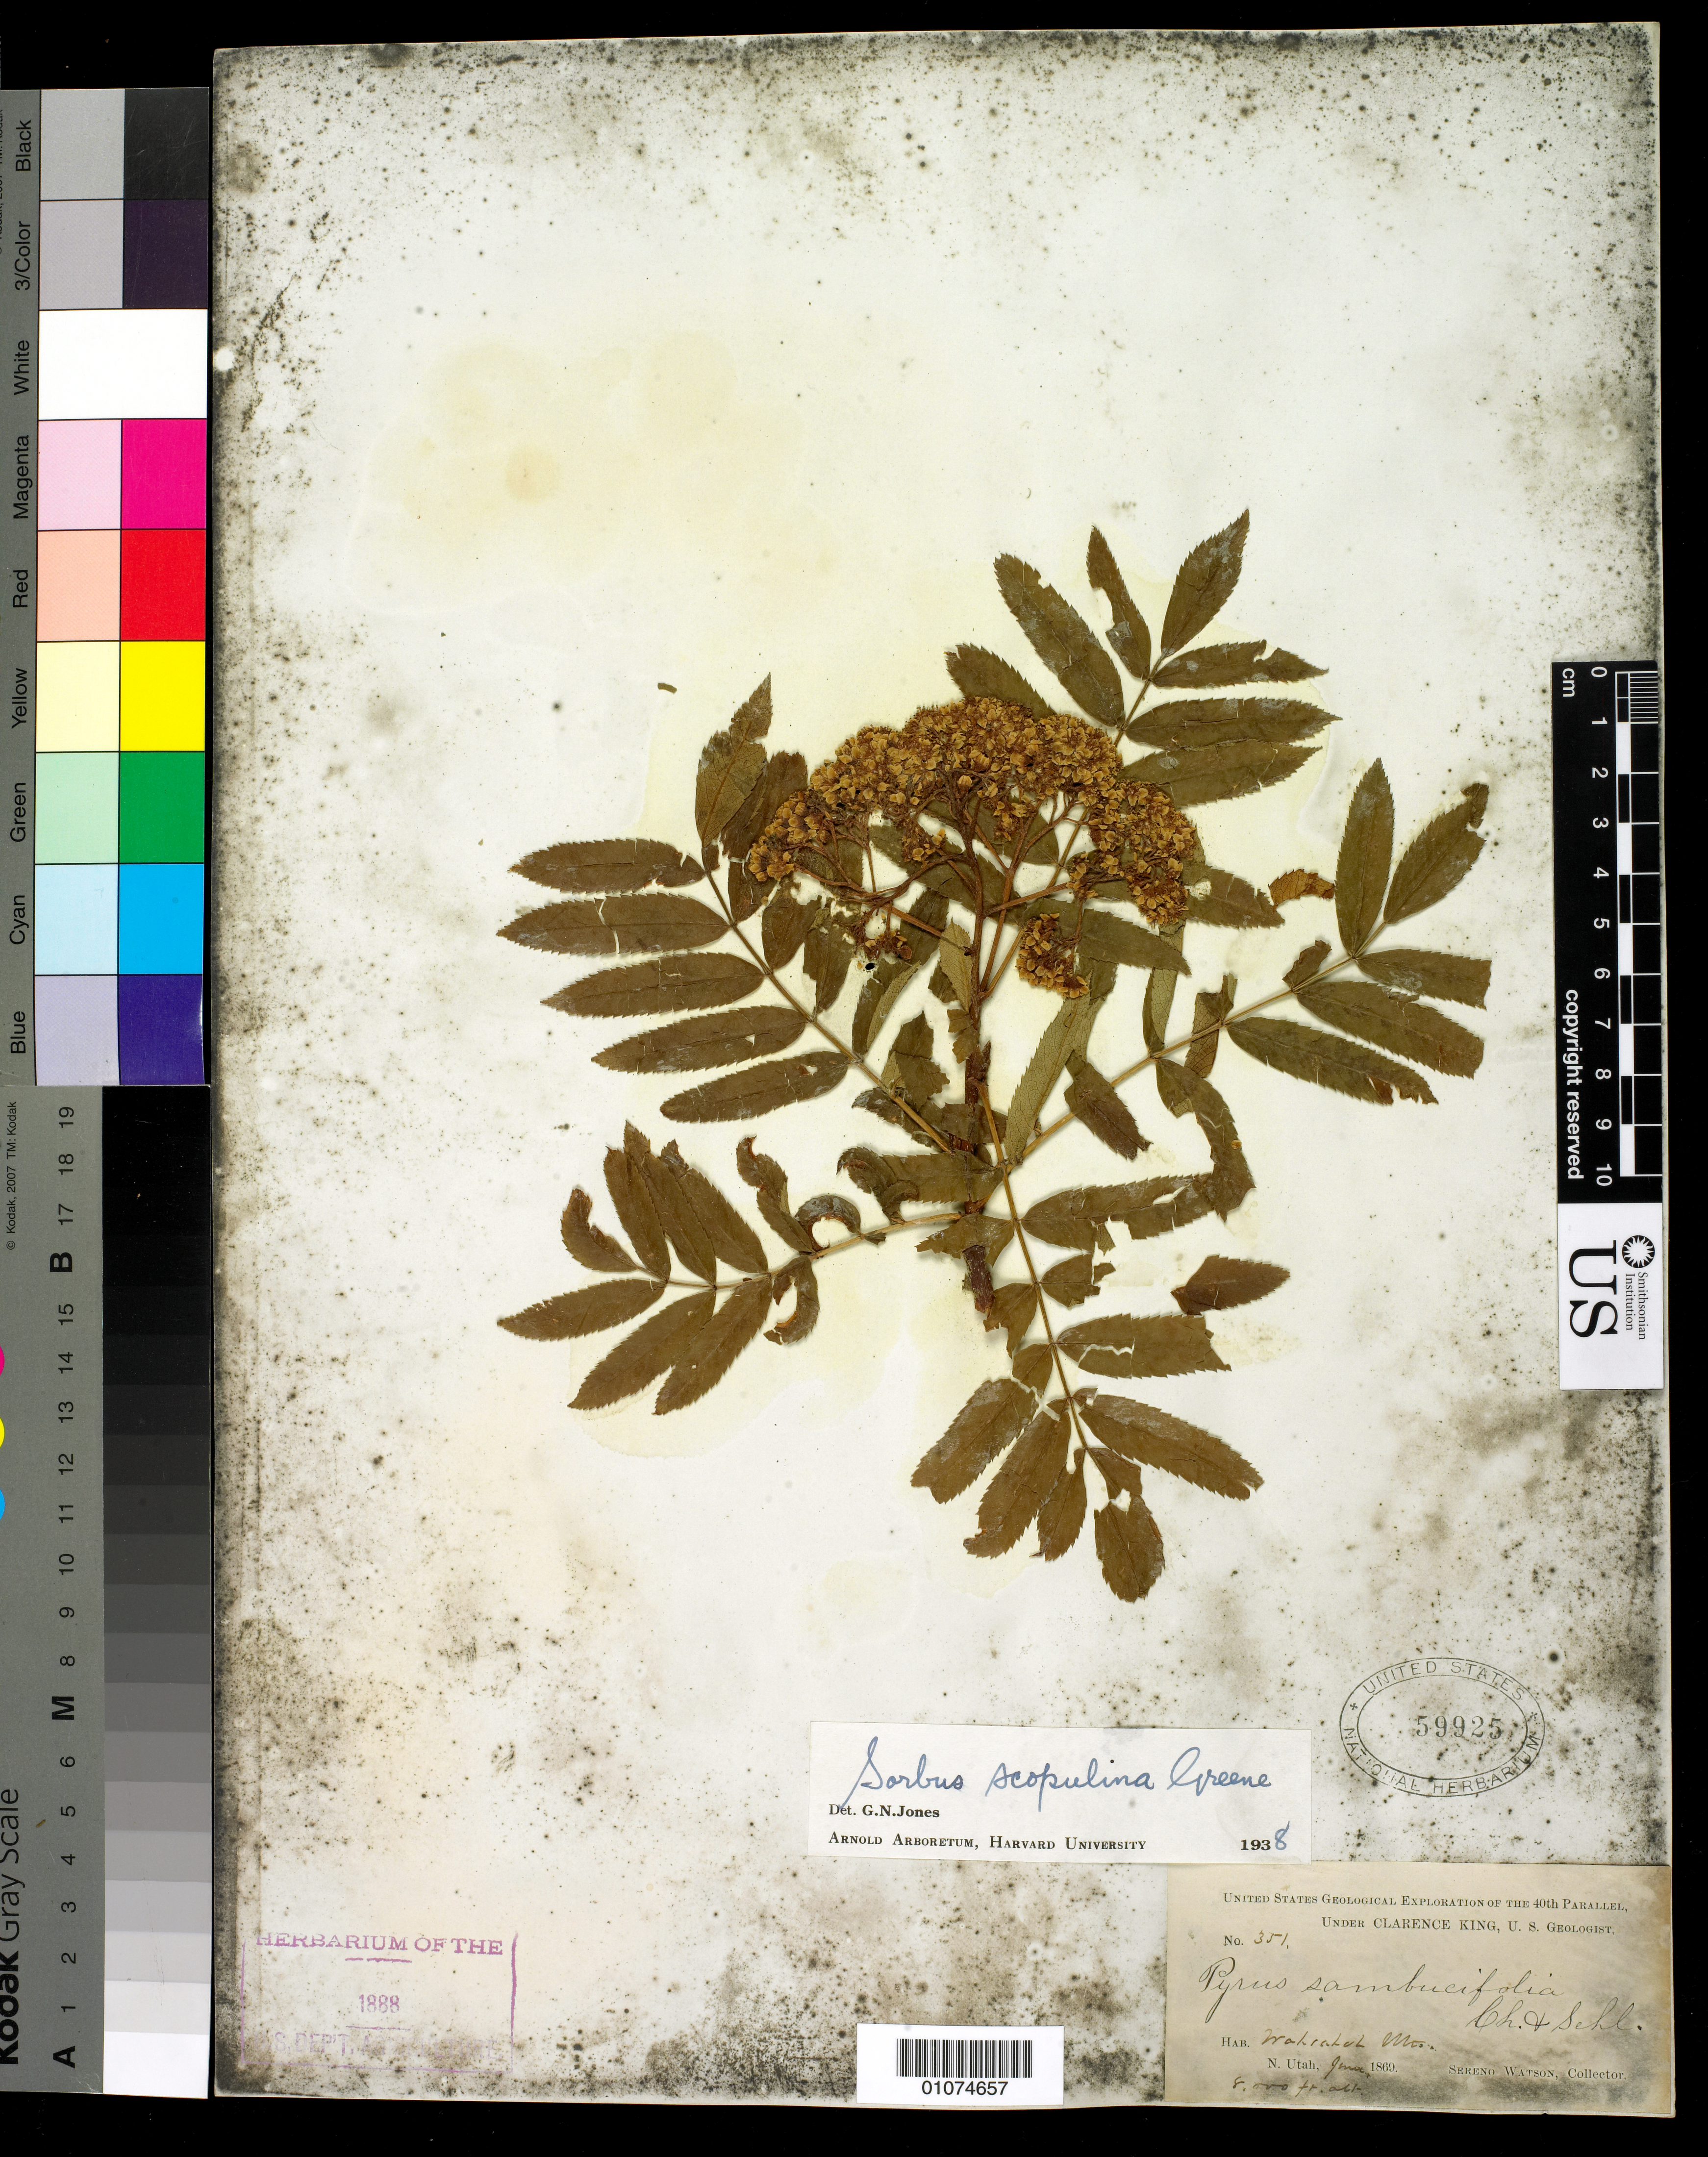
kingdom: Plantae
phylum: Tracheophyta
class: Magnoliopsida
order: Rosales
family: Rosaceae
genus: Sorbus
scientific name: Sorbus scopulina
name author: Greene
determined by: Jones, G. N.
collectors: S. Watson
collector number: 351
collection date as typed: Jun 1869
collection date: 1869-06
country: United States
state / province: Utah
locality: Wasatch Mts., N. Utah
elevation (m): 2438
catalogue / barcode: US 59925